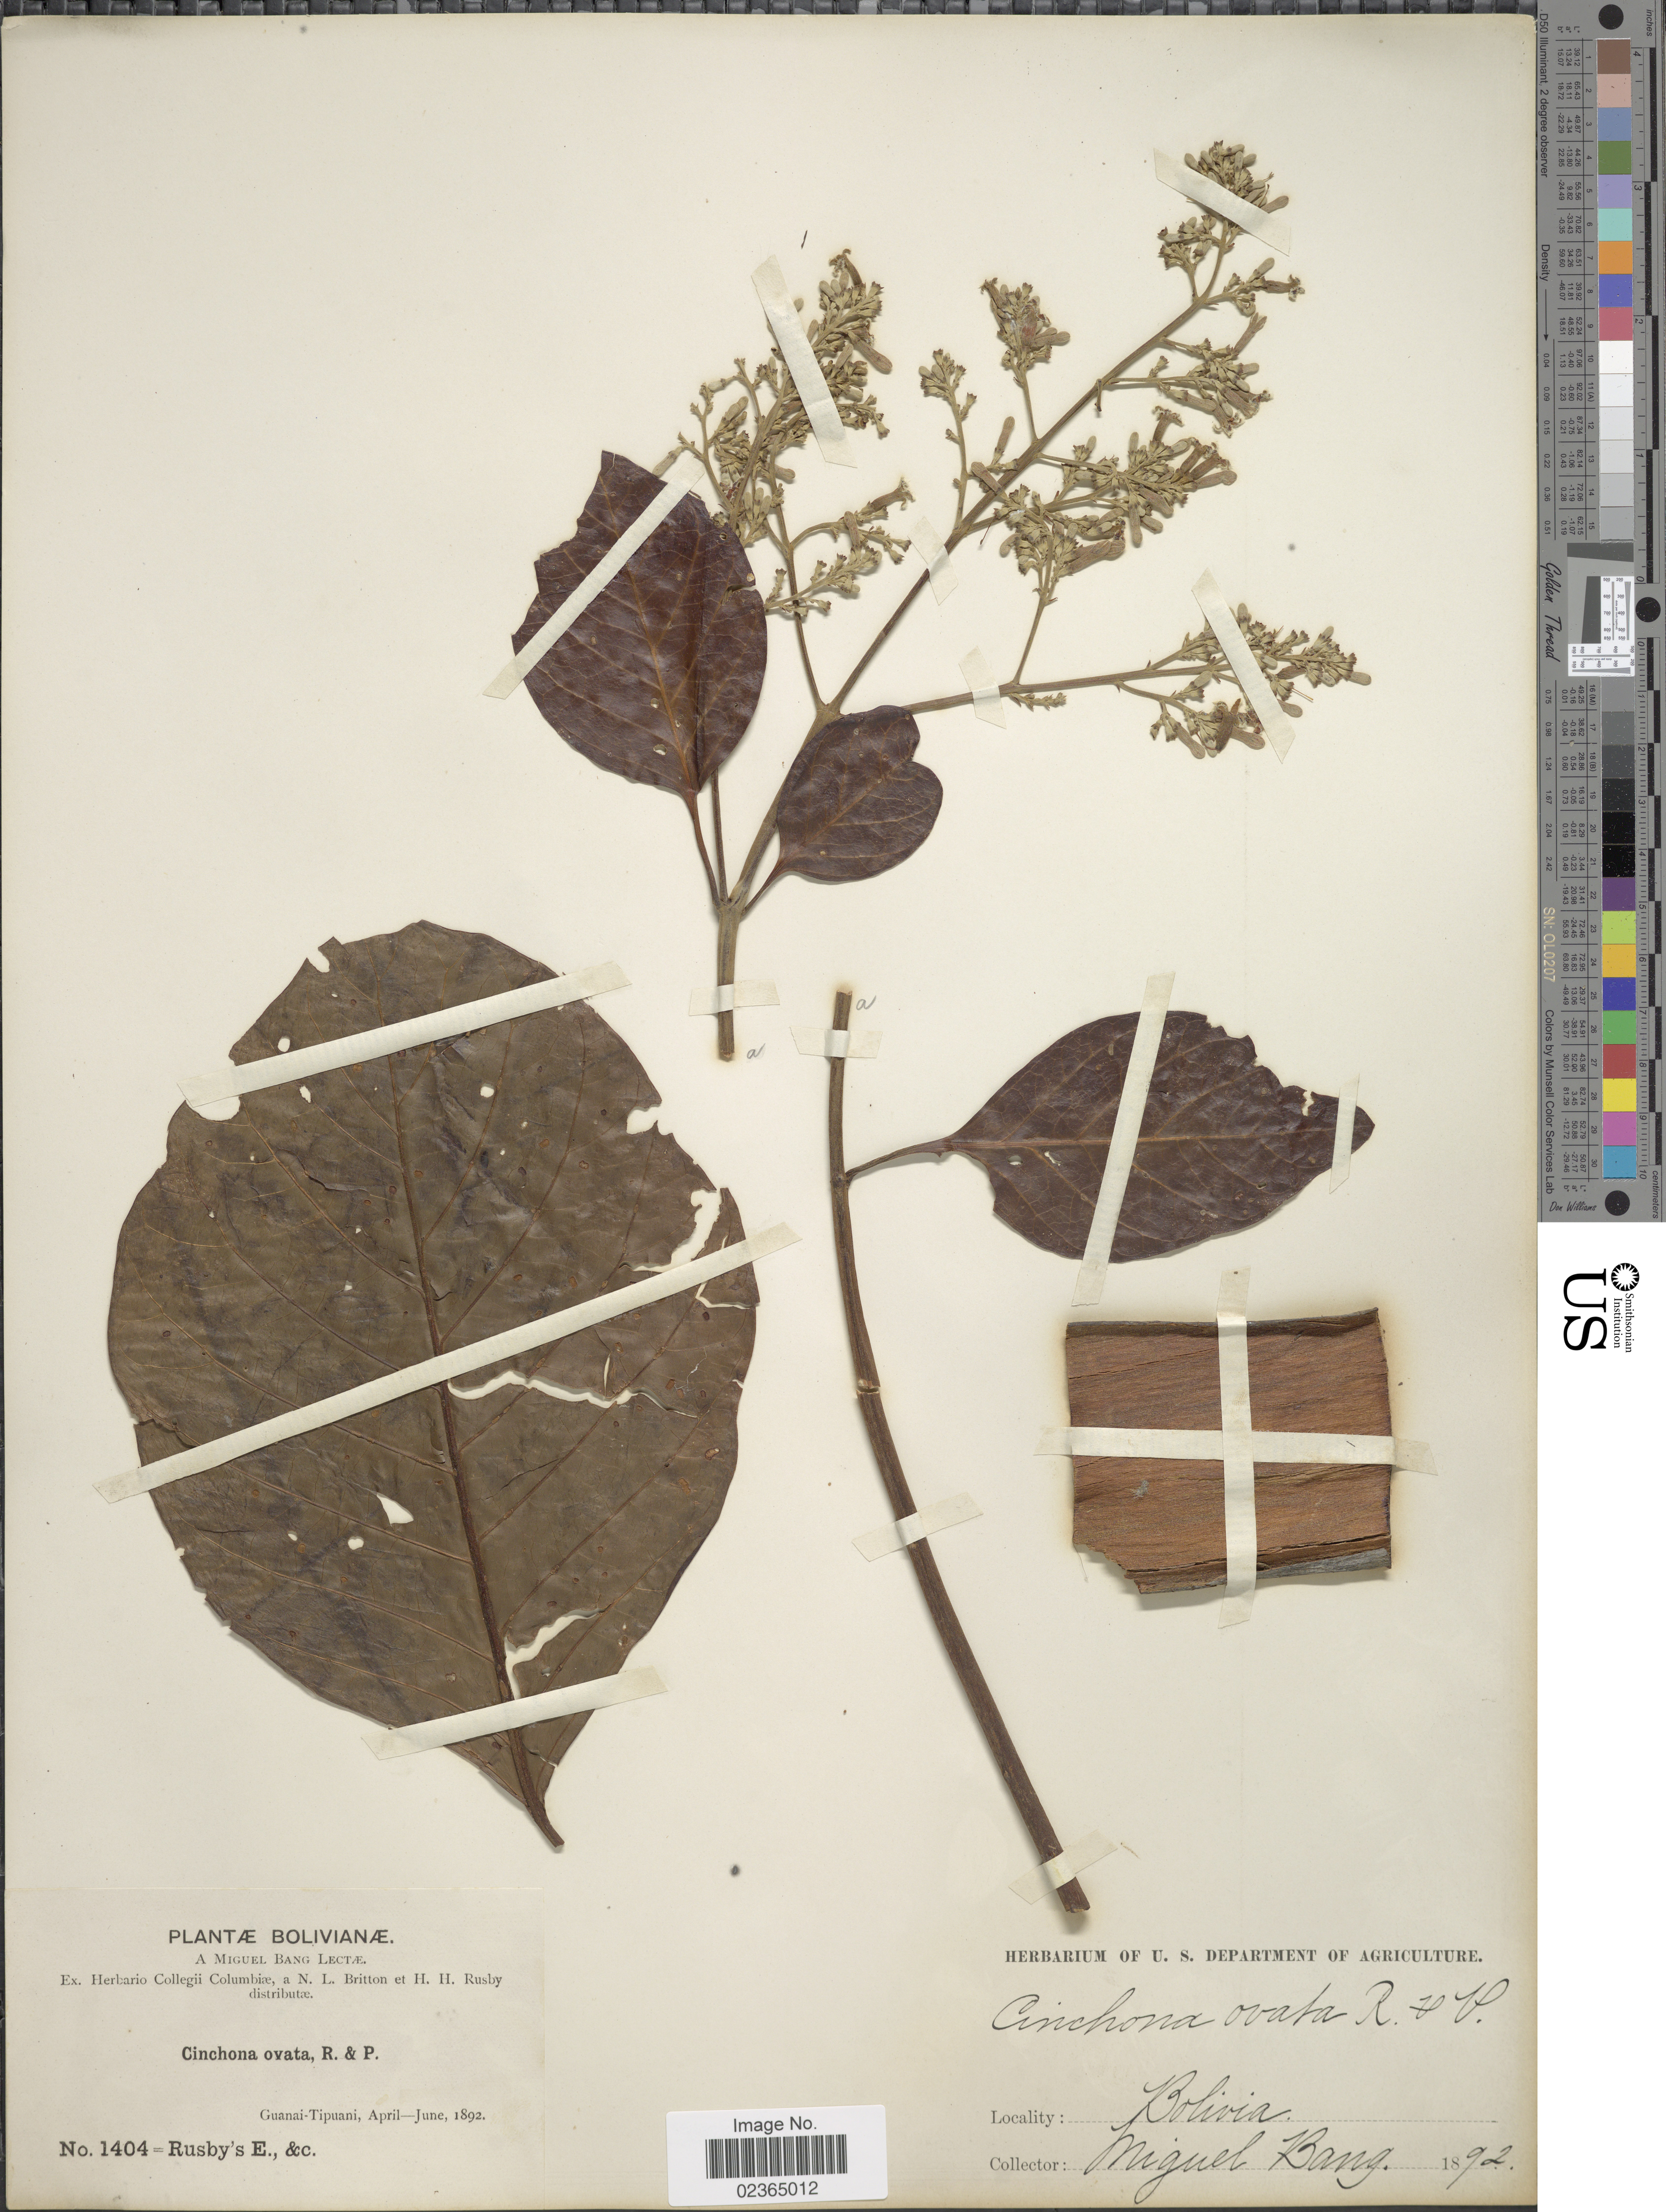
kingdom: Plantae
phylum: Tracheophyta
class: Magnoliopsida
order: Gentianales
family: Rubiaceae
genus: Cinchona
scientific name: Cinchona pubescens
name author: Vahl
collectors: M. Bang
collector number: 1404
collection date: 1892-04/1892-06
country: Bolivia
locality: Guanai-Tipuani